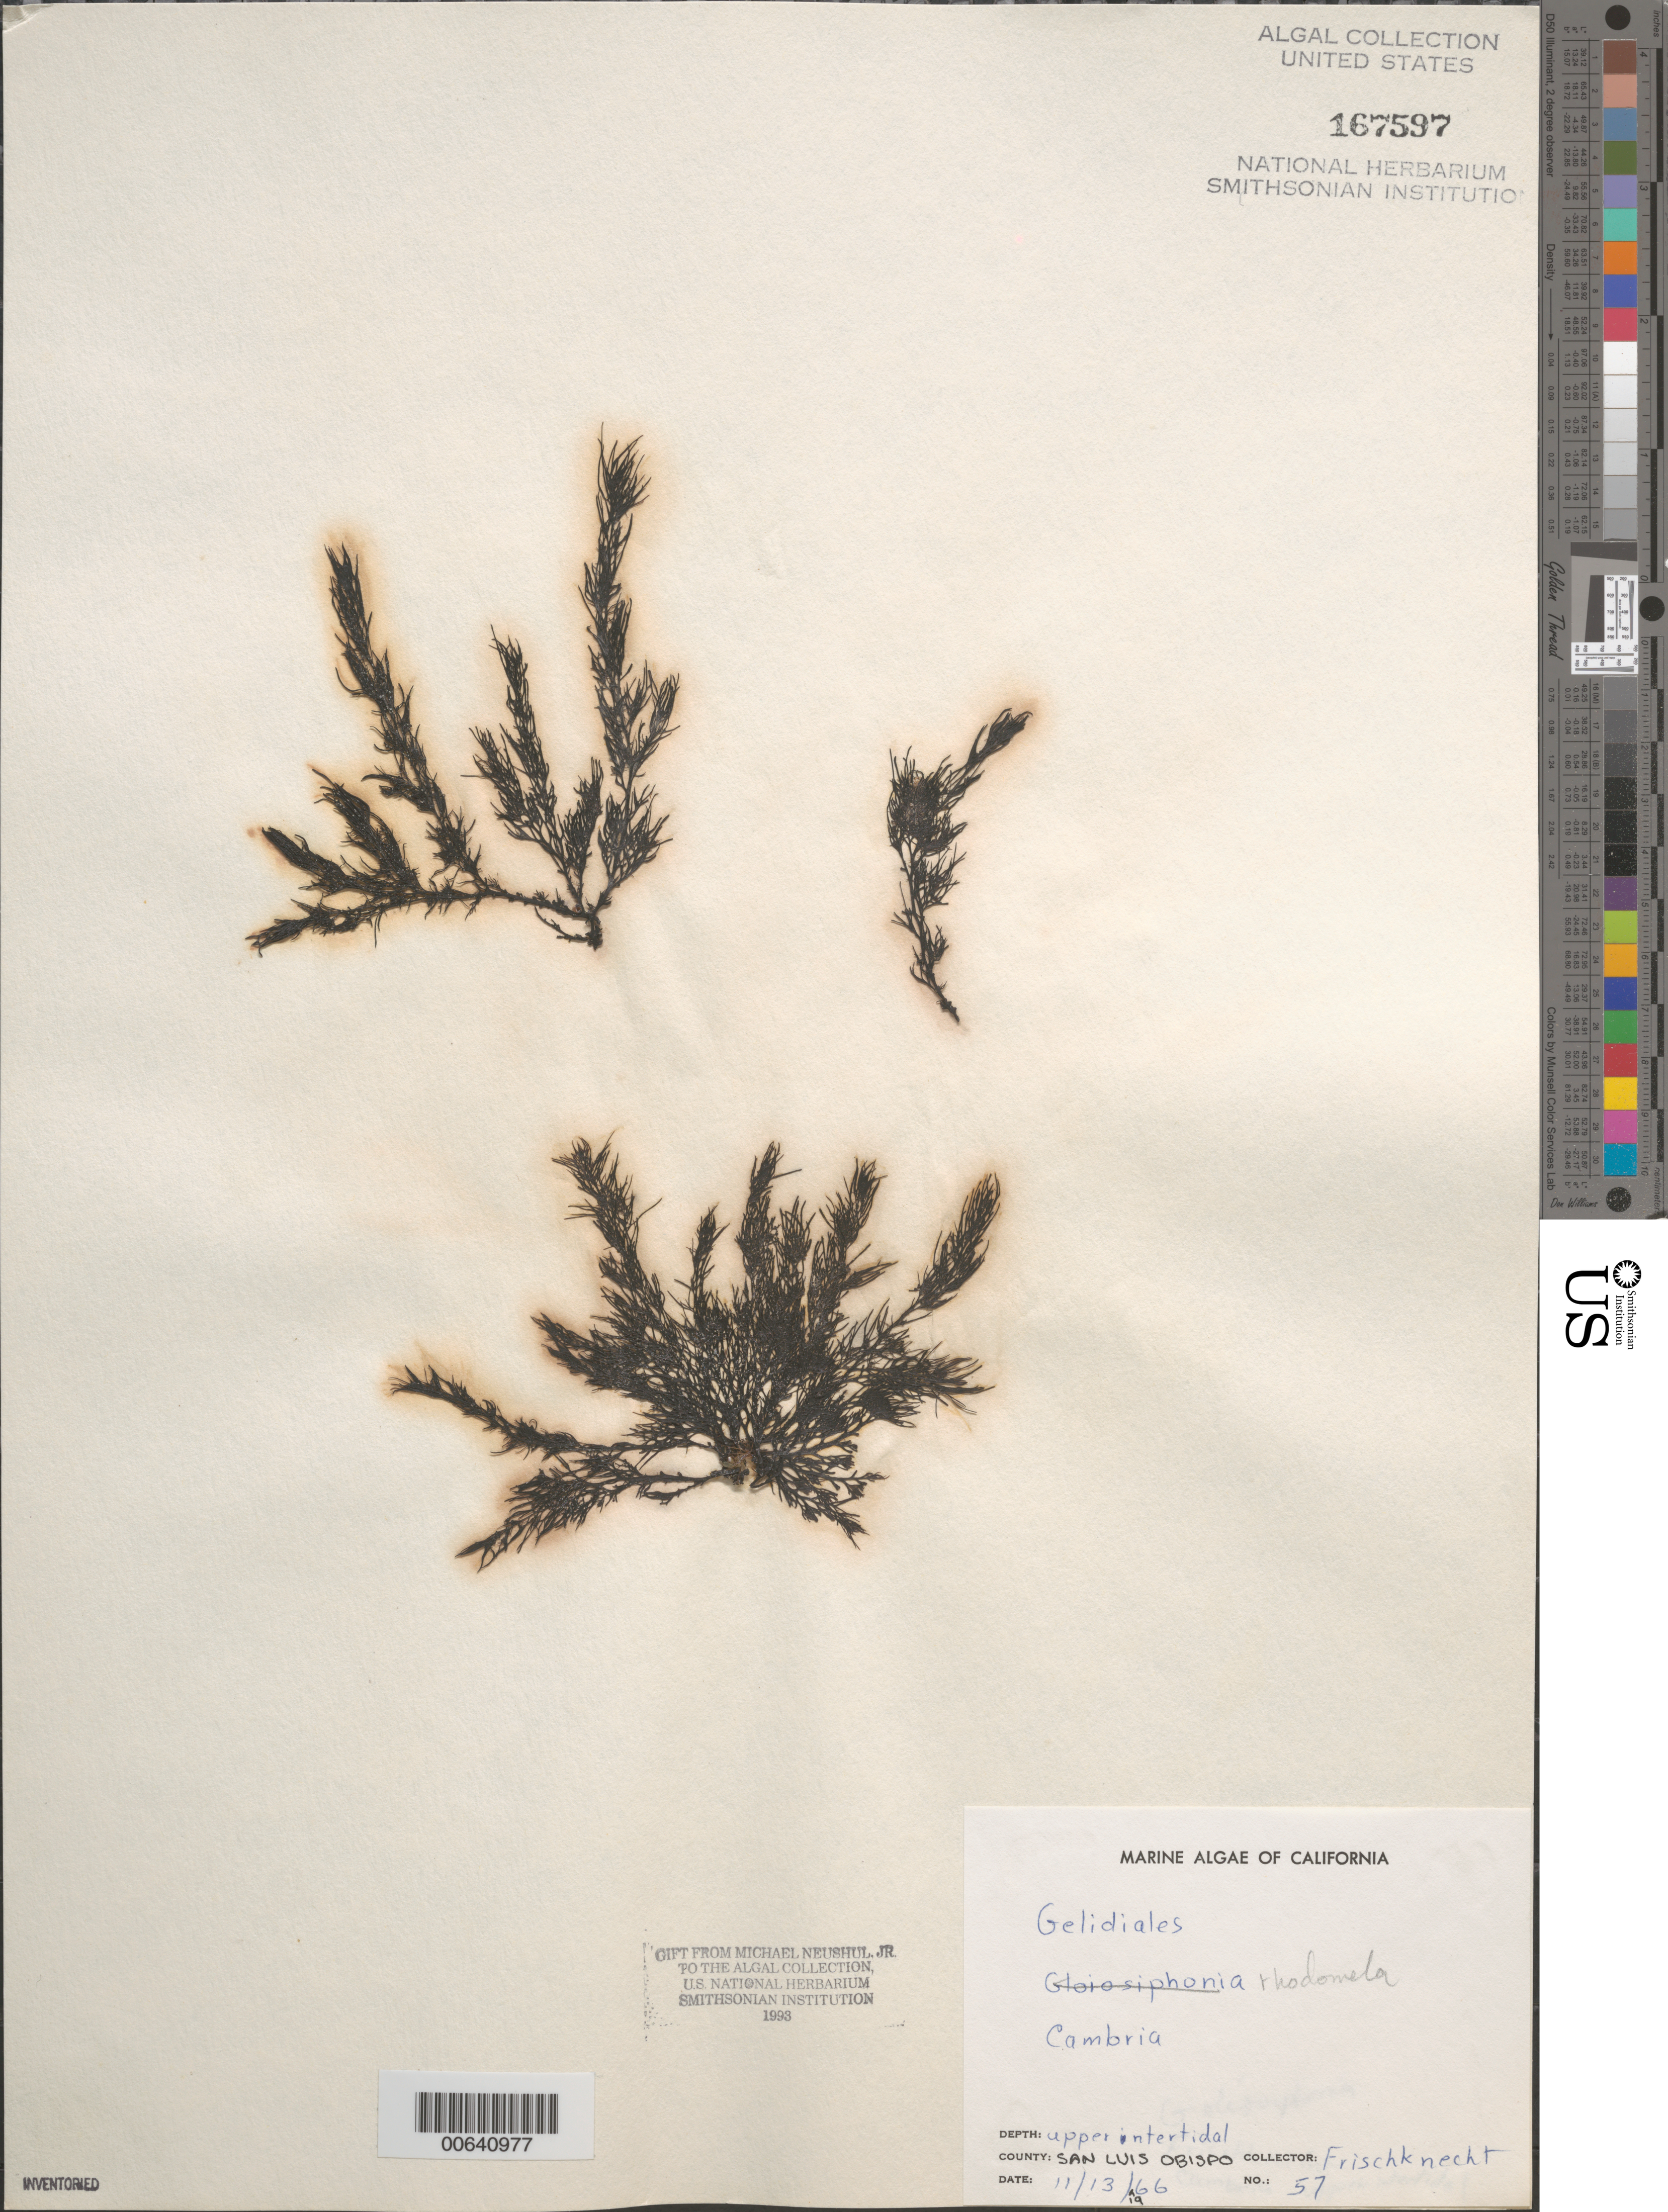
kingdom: Plantae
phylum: Rhodophyta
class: Florideophyceae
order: Ceramiales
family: Rhodomelaceae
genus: Rhodomela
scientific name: Rhodomela sp.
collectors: -. Frischknecht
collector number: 57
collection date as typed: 13 Nov 1966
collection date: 1966-11-13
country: United States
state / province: California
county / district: San Luis Obispo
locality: Cambria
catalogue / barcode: US 167597